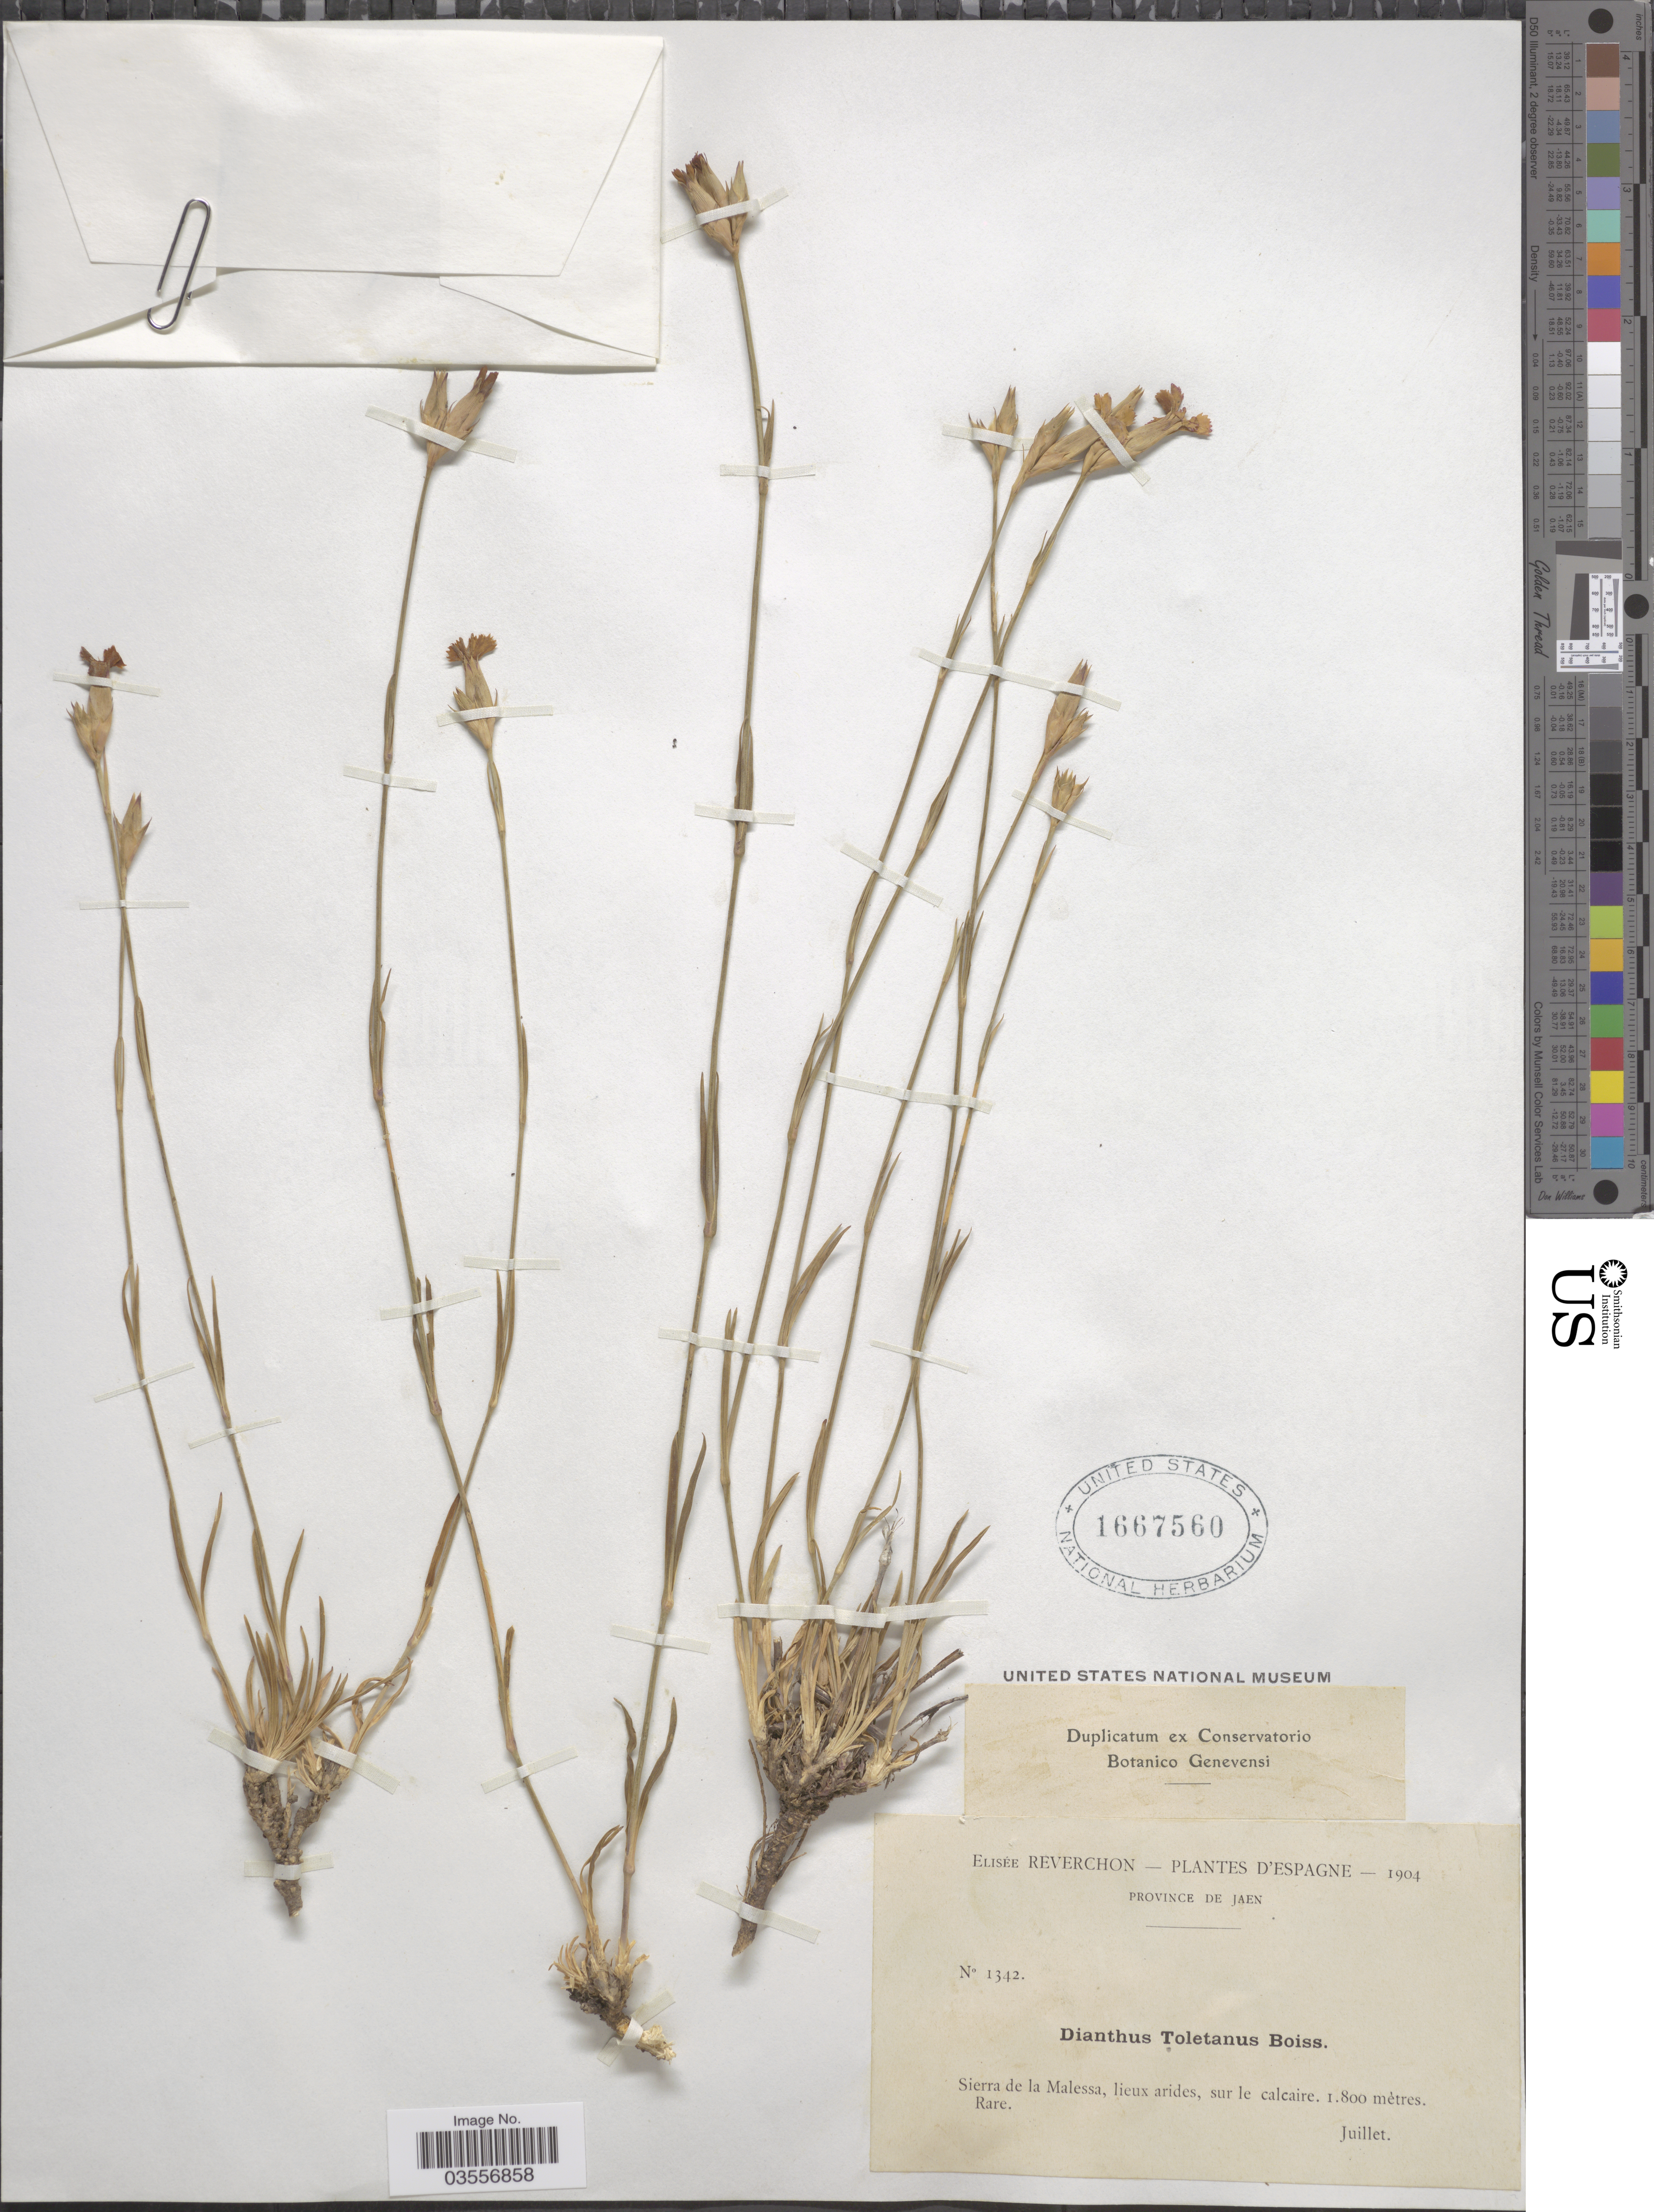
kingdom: Plantae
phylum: Tracheophyta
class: Magnoliopsida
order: Caryophyllales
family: Caryophyllaceae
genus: Dianthus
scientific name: Dianthus toletanus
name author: Boiss. & Reut.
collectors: E. Reverchon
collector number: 1342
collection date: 1904-07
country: Spain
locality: Province de Jaen. Sierra de la Malessa, lieux arides, sur le calcaire.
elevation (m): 1800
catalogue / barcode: US 1667560